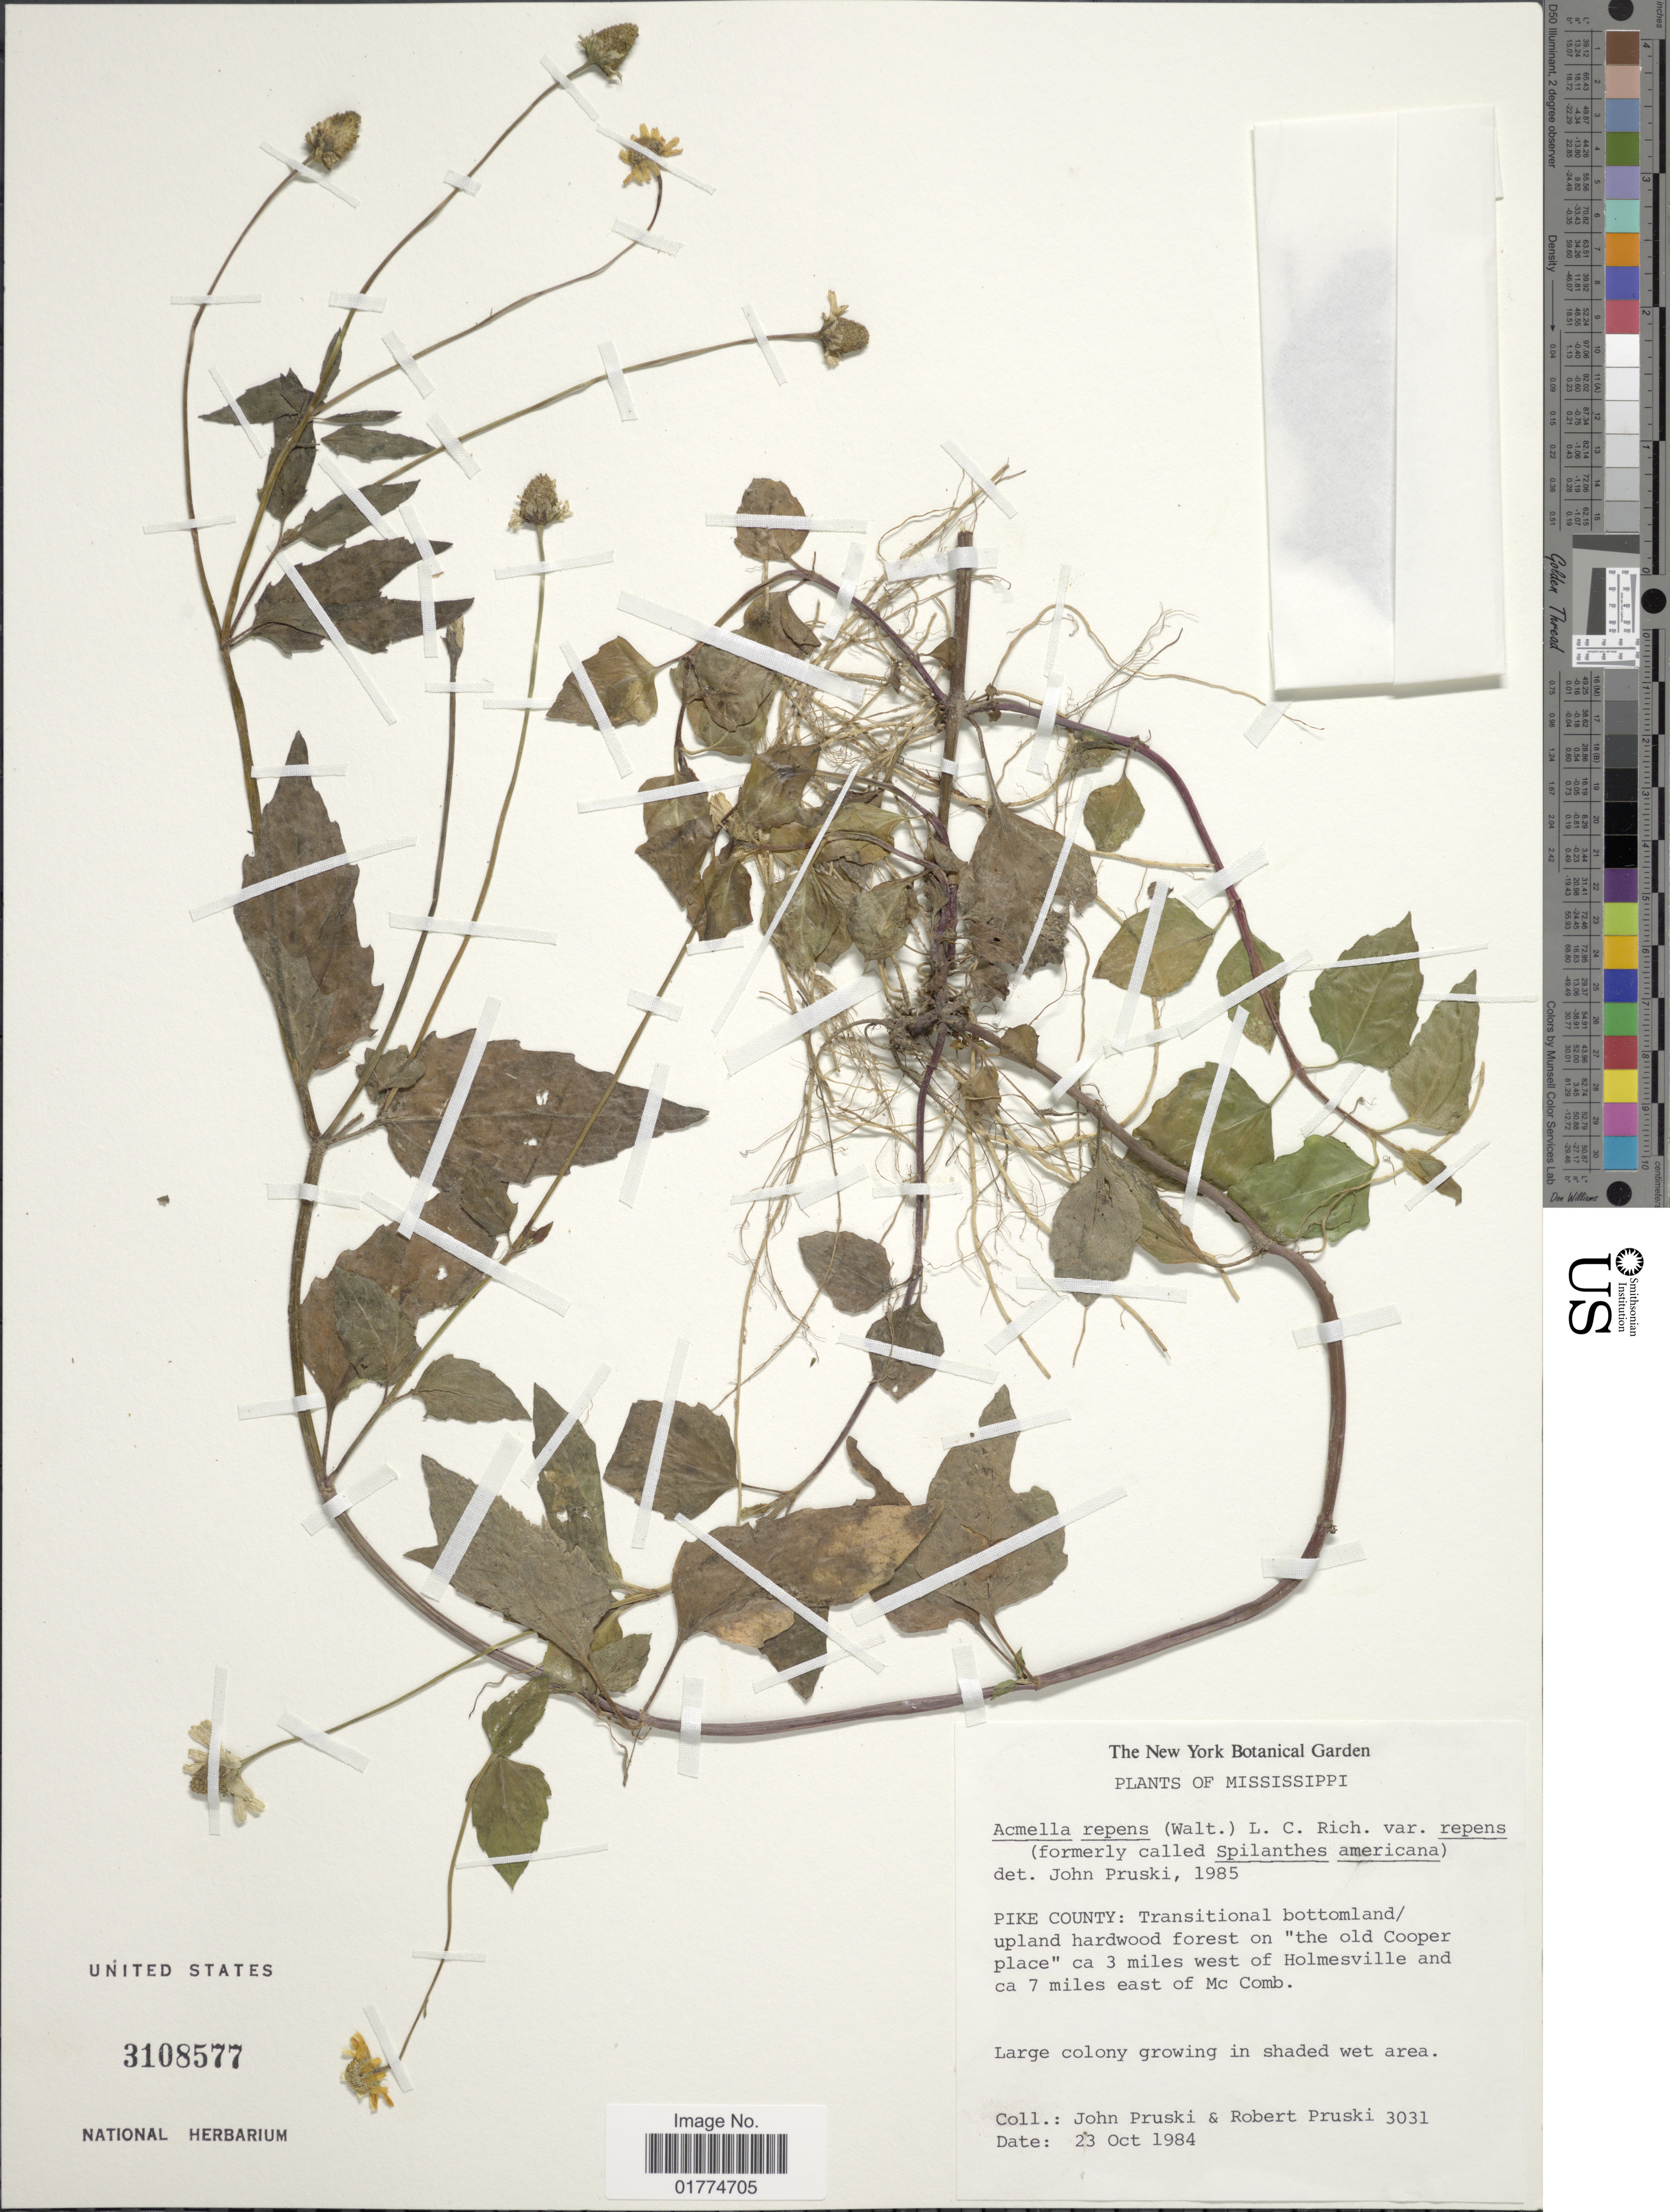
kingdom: Plantae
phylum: Tracheophyta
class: Magnoliopsida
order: Asterales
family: Asteraceae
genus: Acmella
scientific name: Acmella oppositifolia var. repens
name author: (Walter) R.K. Jansen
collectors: J. F. Pruski & R. Pruski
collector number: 3031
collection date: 1984-10-23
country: United States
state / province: Mississippi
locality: Pike County: "the old Cooper place"ca 3 miles west of Holmesville and ca 7 miles east Mc Comb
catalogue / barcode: US 3108577